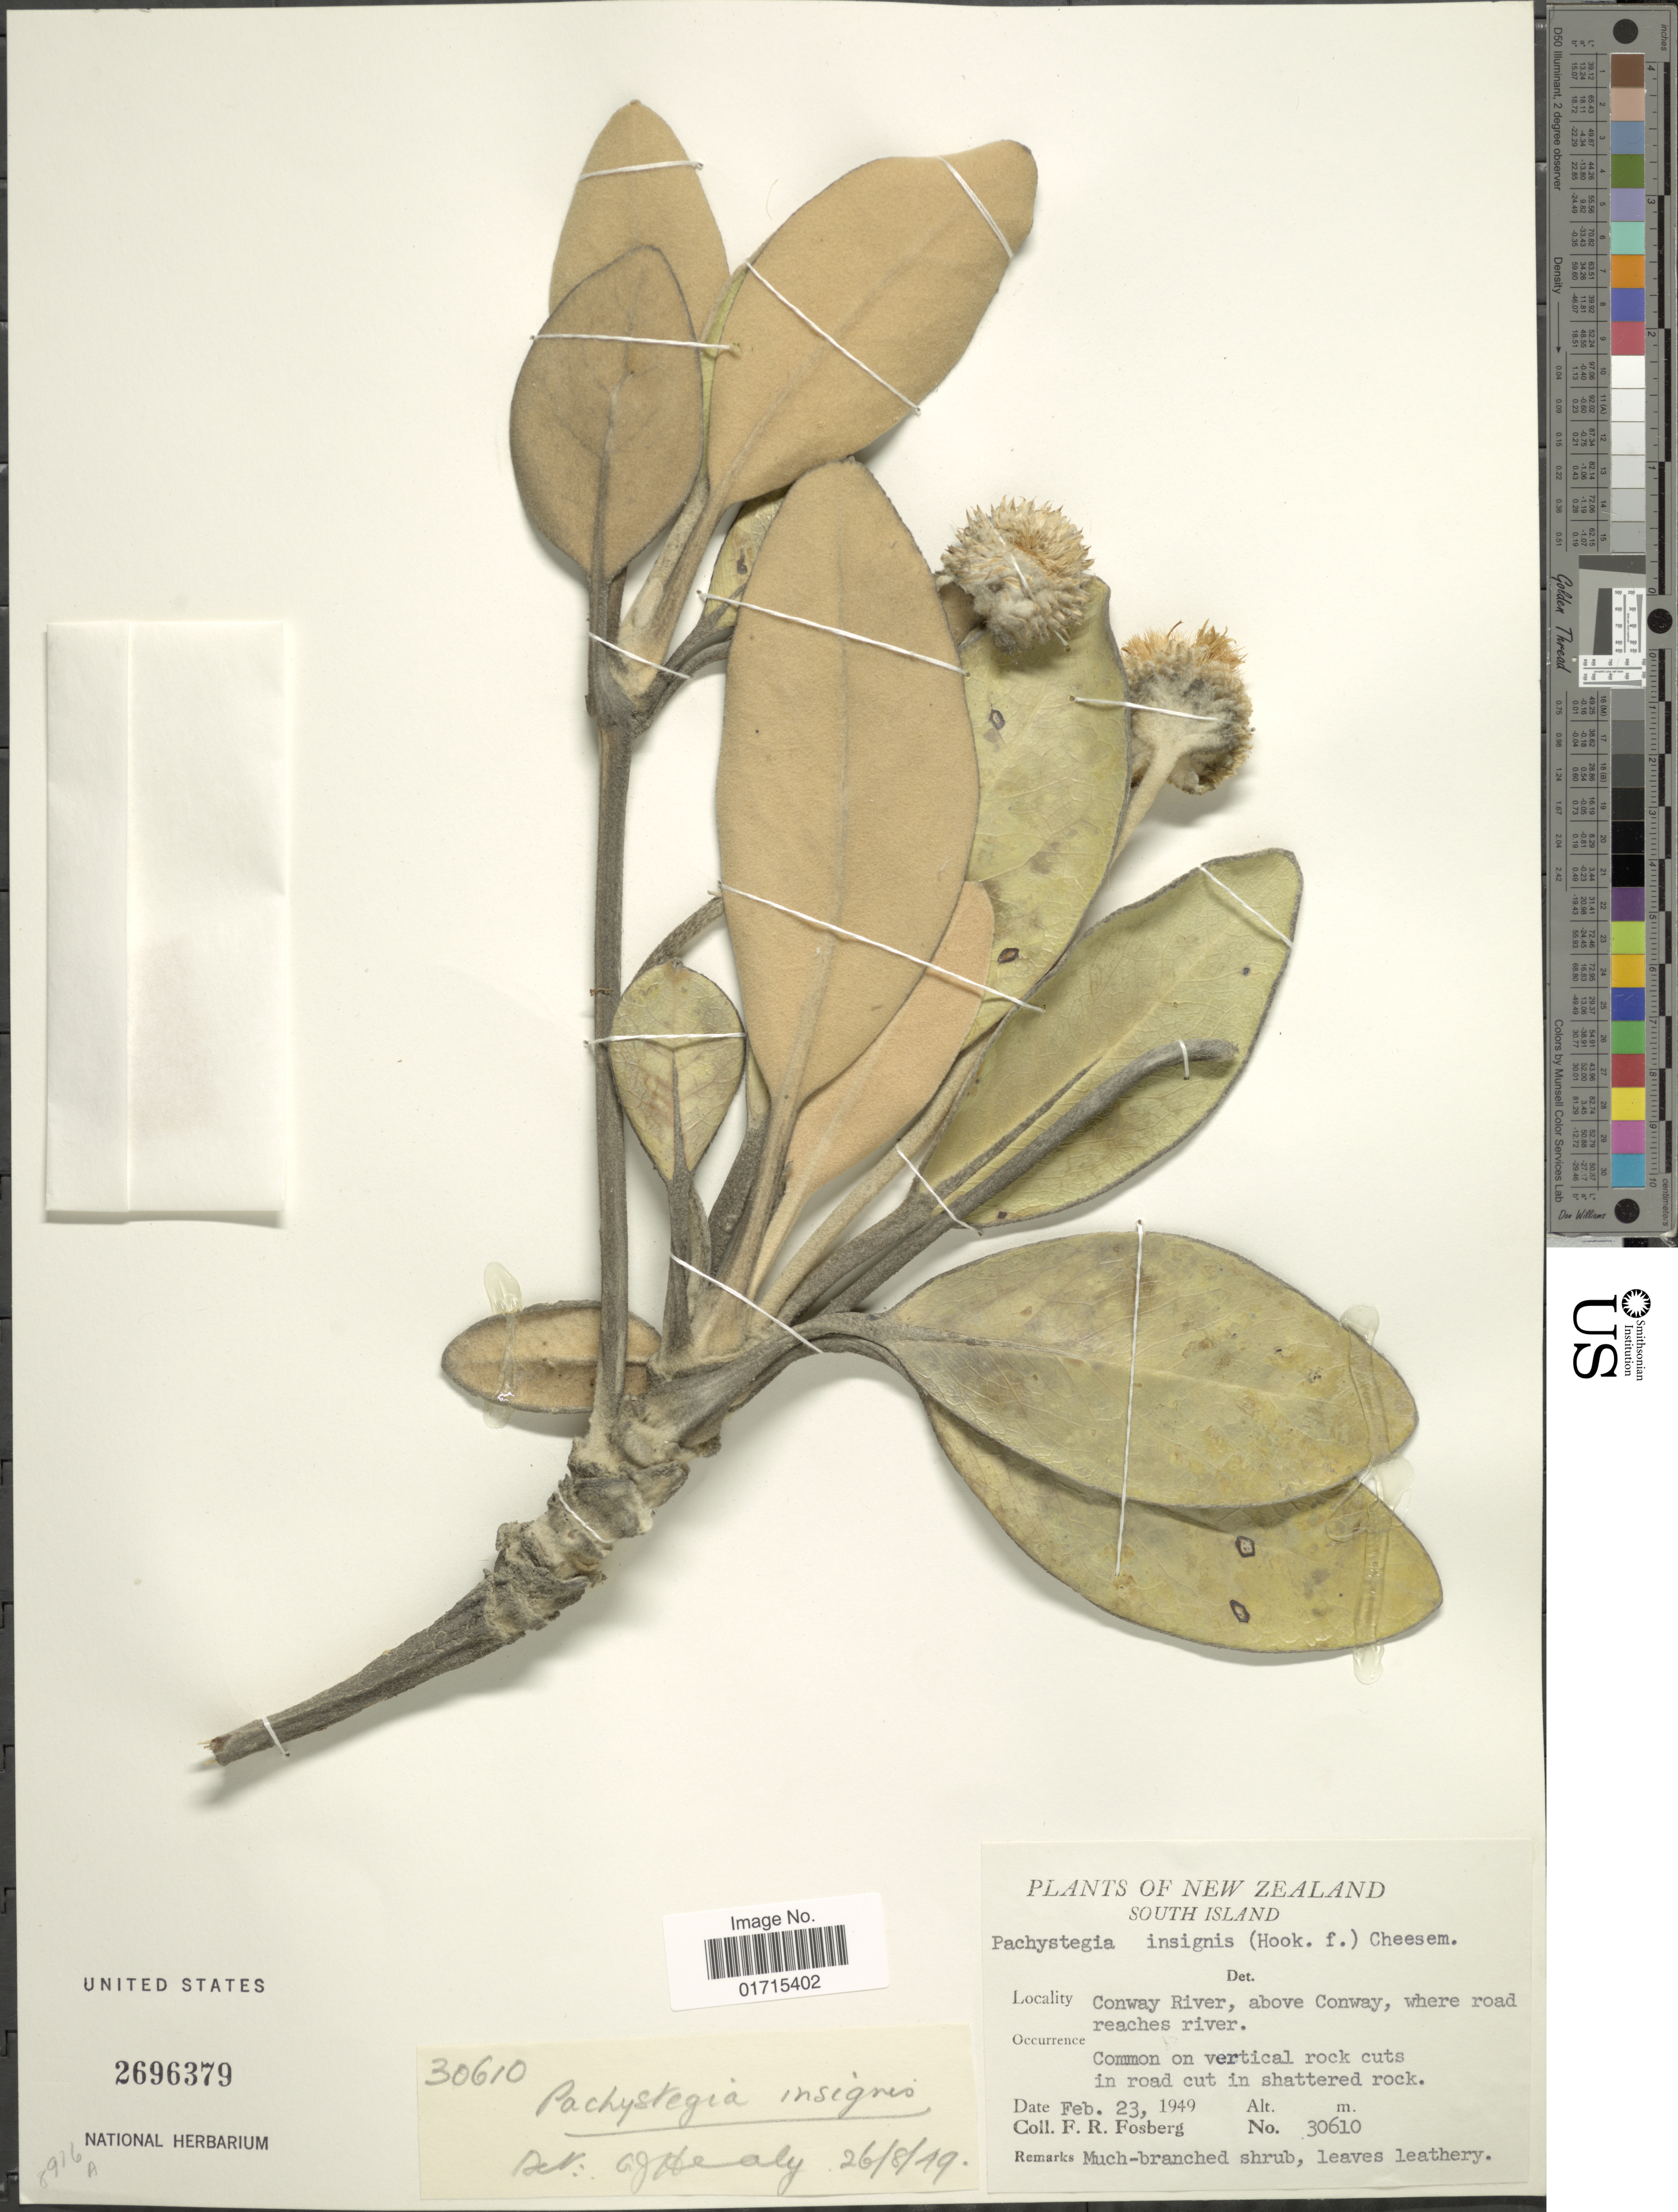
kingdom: Plantae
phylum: Tracheophyta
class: Magnoliopsida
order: Asterales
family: Asteraceae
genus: Pachystegia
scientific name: Pachystegia insigne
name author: Cheeseman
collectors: F. R. Fosberg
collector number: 30610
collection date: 1949-02-23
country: New Zealand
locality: New Zealand. South Island. Conway River, above Conway, where road reaches river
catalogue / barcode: US 2696379